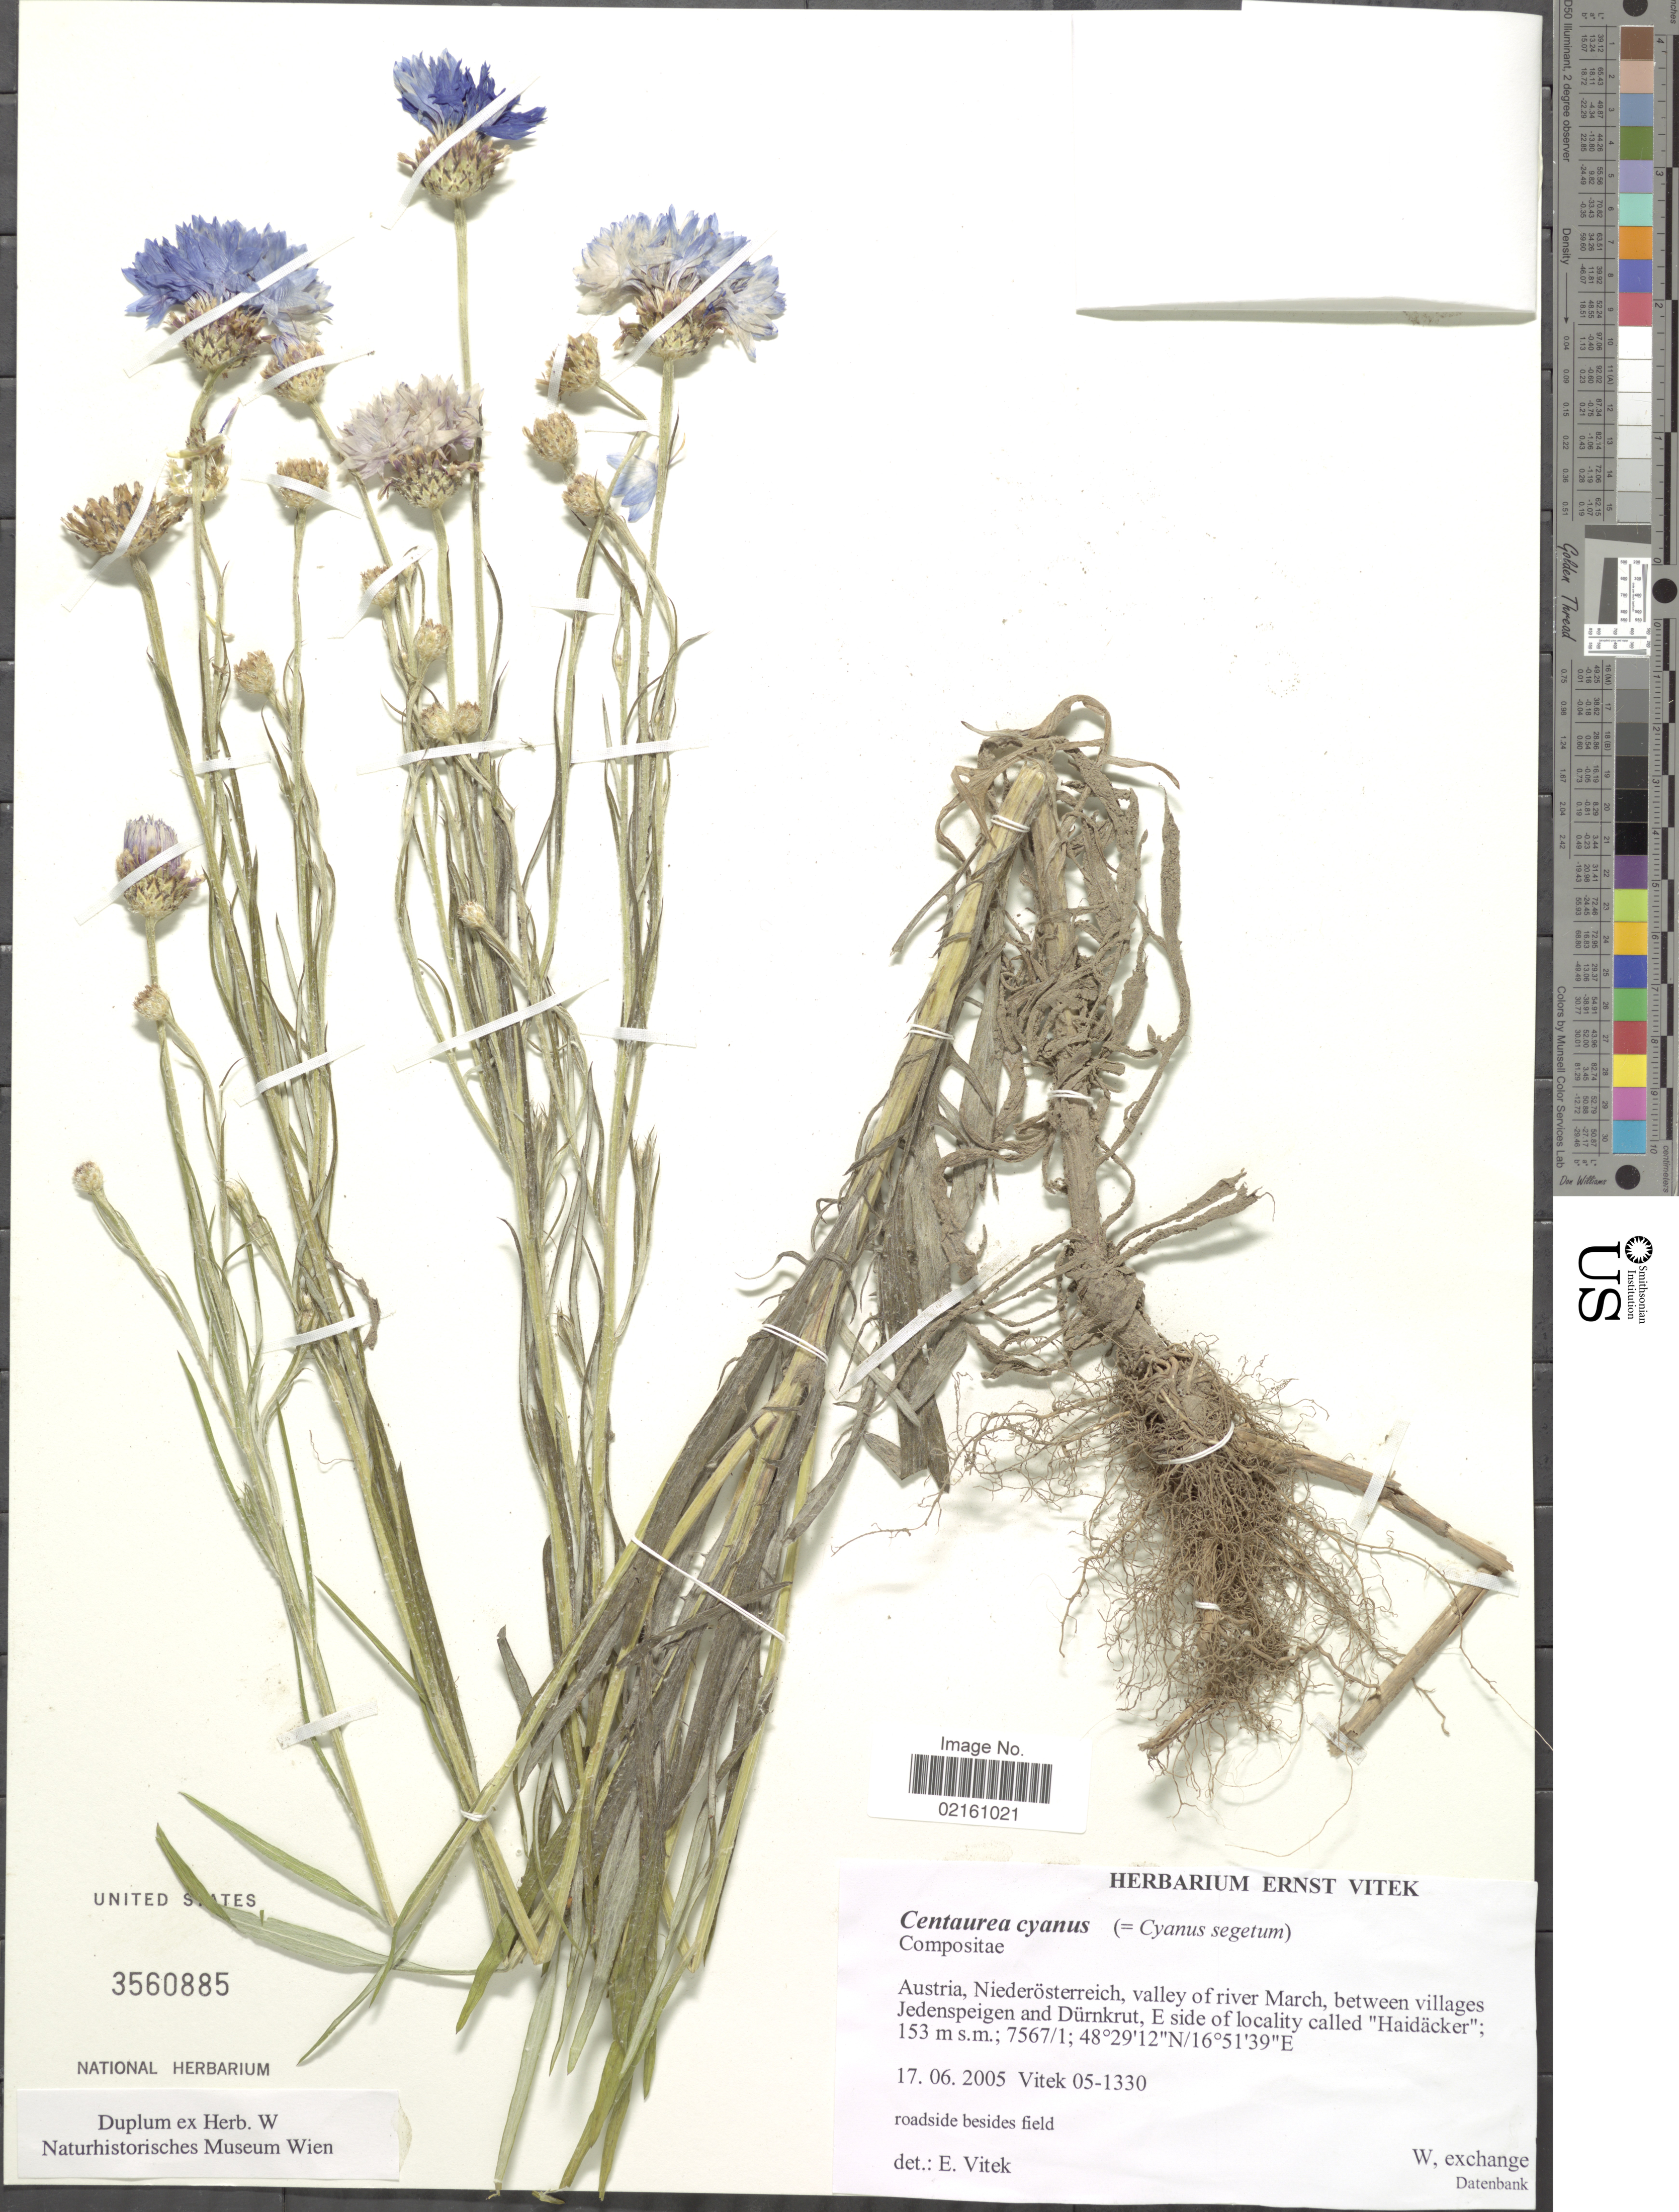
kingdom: Plantae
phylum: Tracheophyta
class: Magnoliopsida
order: Asterales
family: Asteraceae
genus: Centaurea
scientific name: Centaurea cyanus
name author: L.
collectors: E. Vitek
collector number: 05-1330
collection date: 2005-06-17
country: Austria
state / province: Niederosterreich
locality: Valley of river March, between villages Jedenspeigen and Durnkrut, E side of locality calles Haidacker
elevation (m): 153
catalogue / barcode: US 3560885